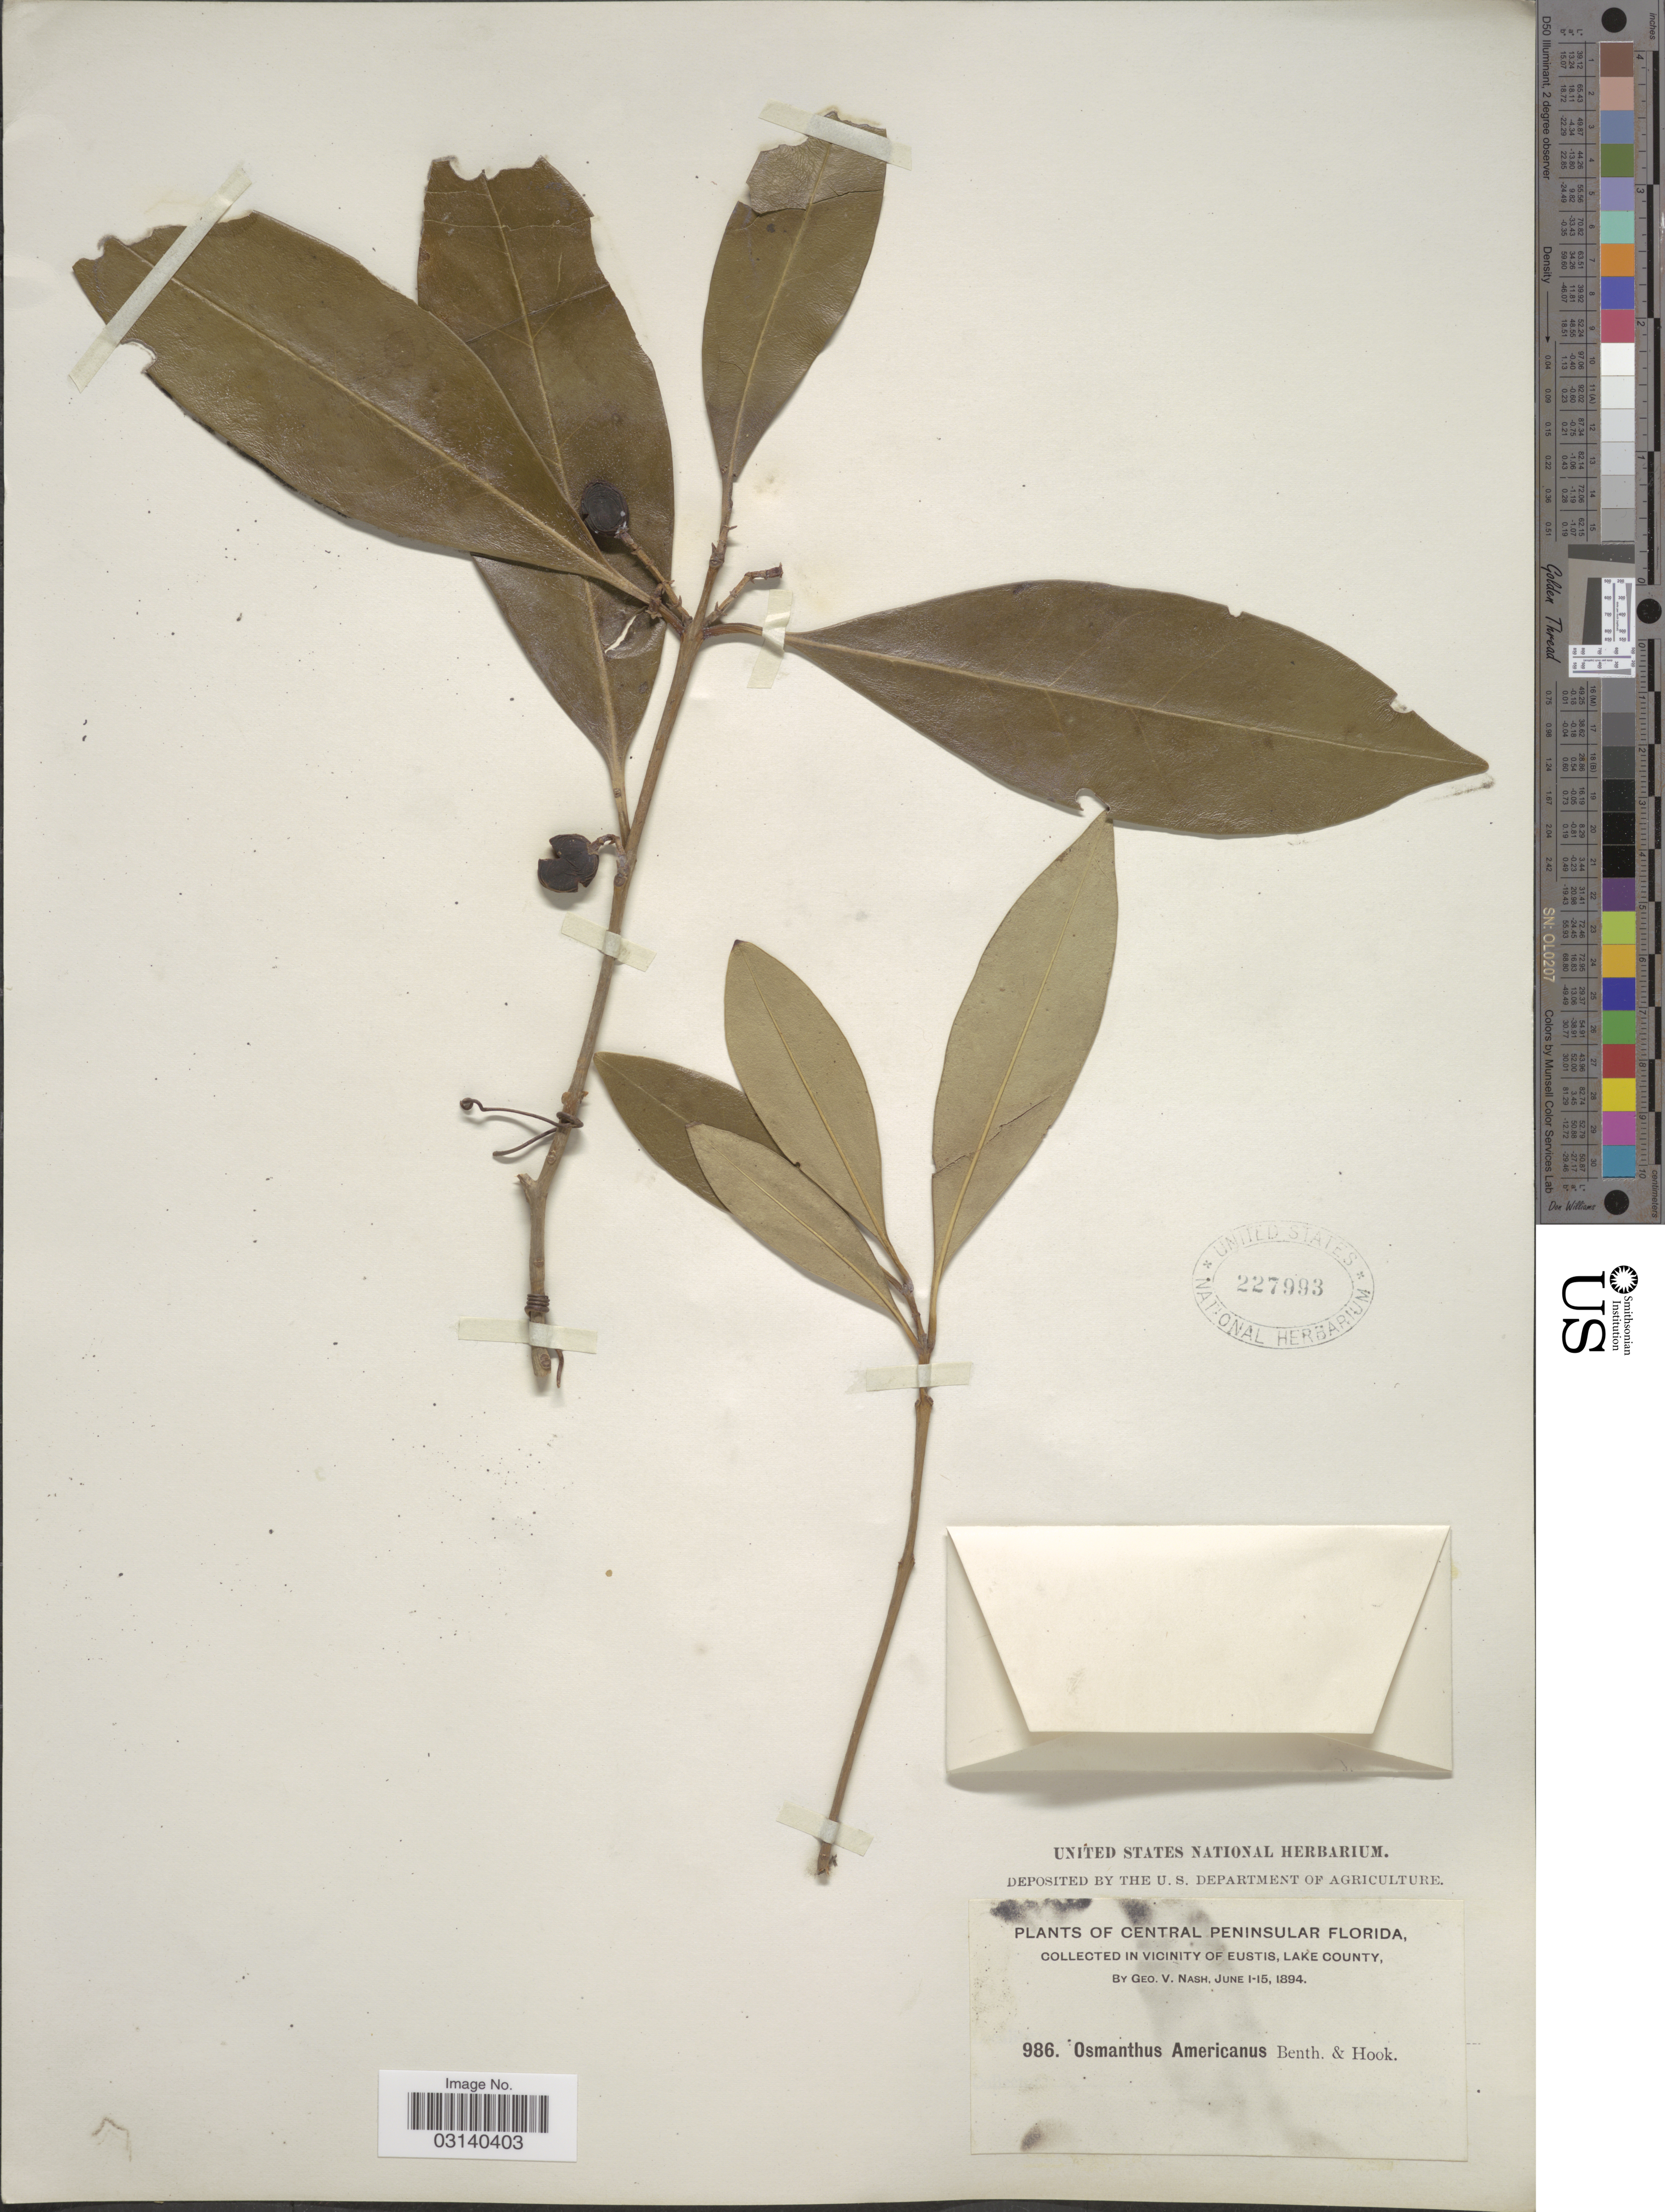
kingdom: Plantae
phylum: Tracheophyta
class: Magnoliopsida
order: Lamiales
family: Oleaceae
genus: Osmanthus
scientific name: Osmanthus americanus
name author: (L.) A. Gray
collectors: G. V. Nash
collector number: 986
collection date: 1894-06-01/1894-06-15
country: United States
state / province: Florida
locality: Central Peninsular Florida, In Vicinity of Eustis, Lake County.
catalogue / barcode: US 227993